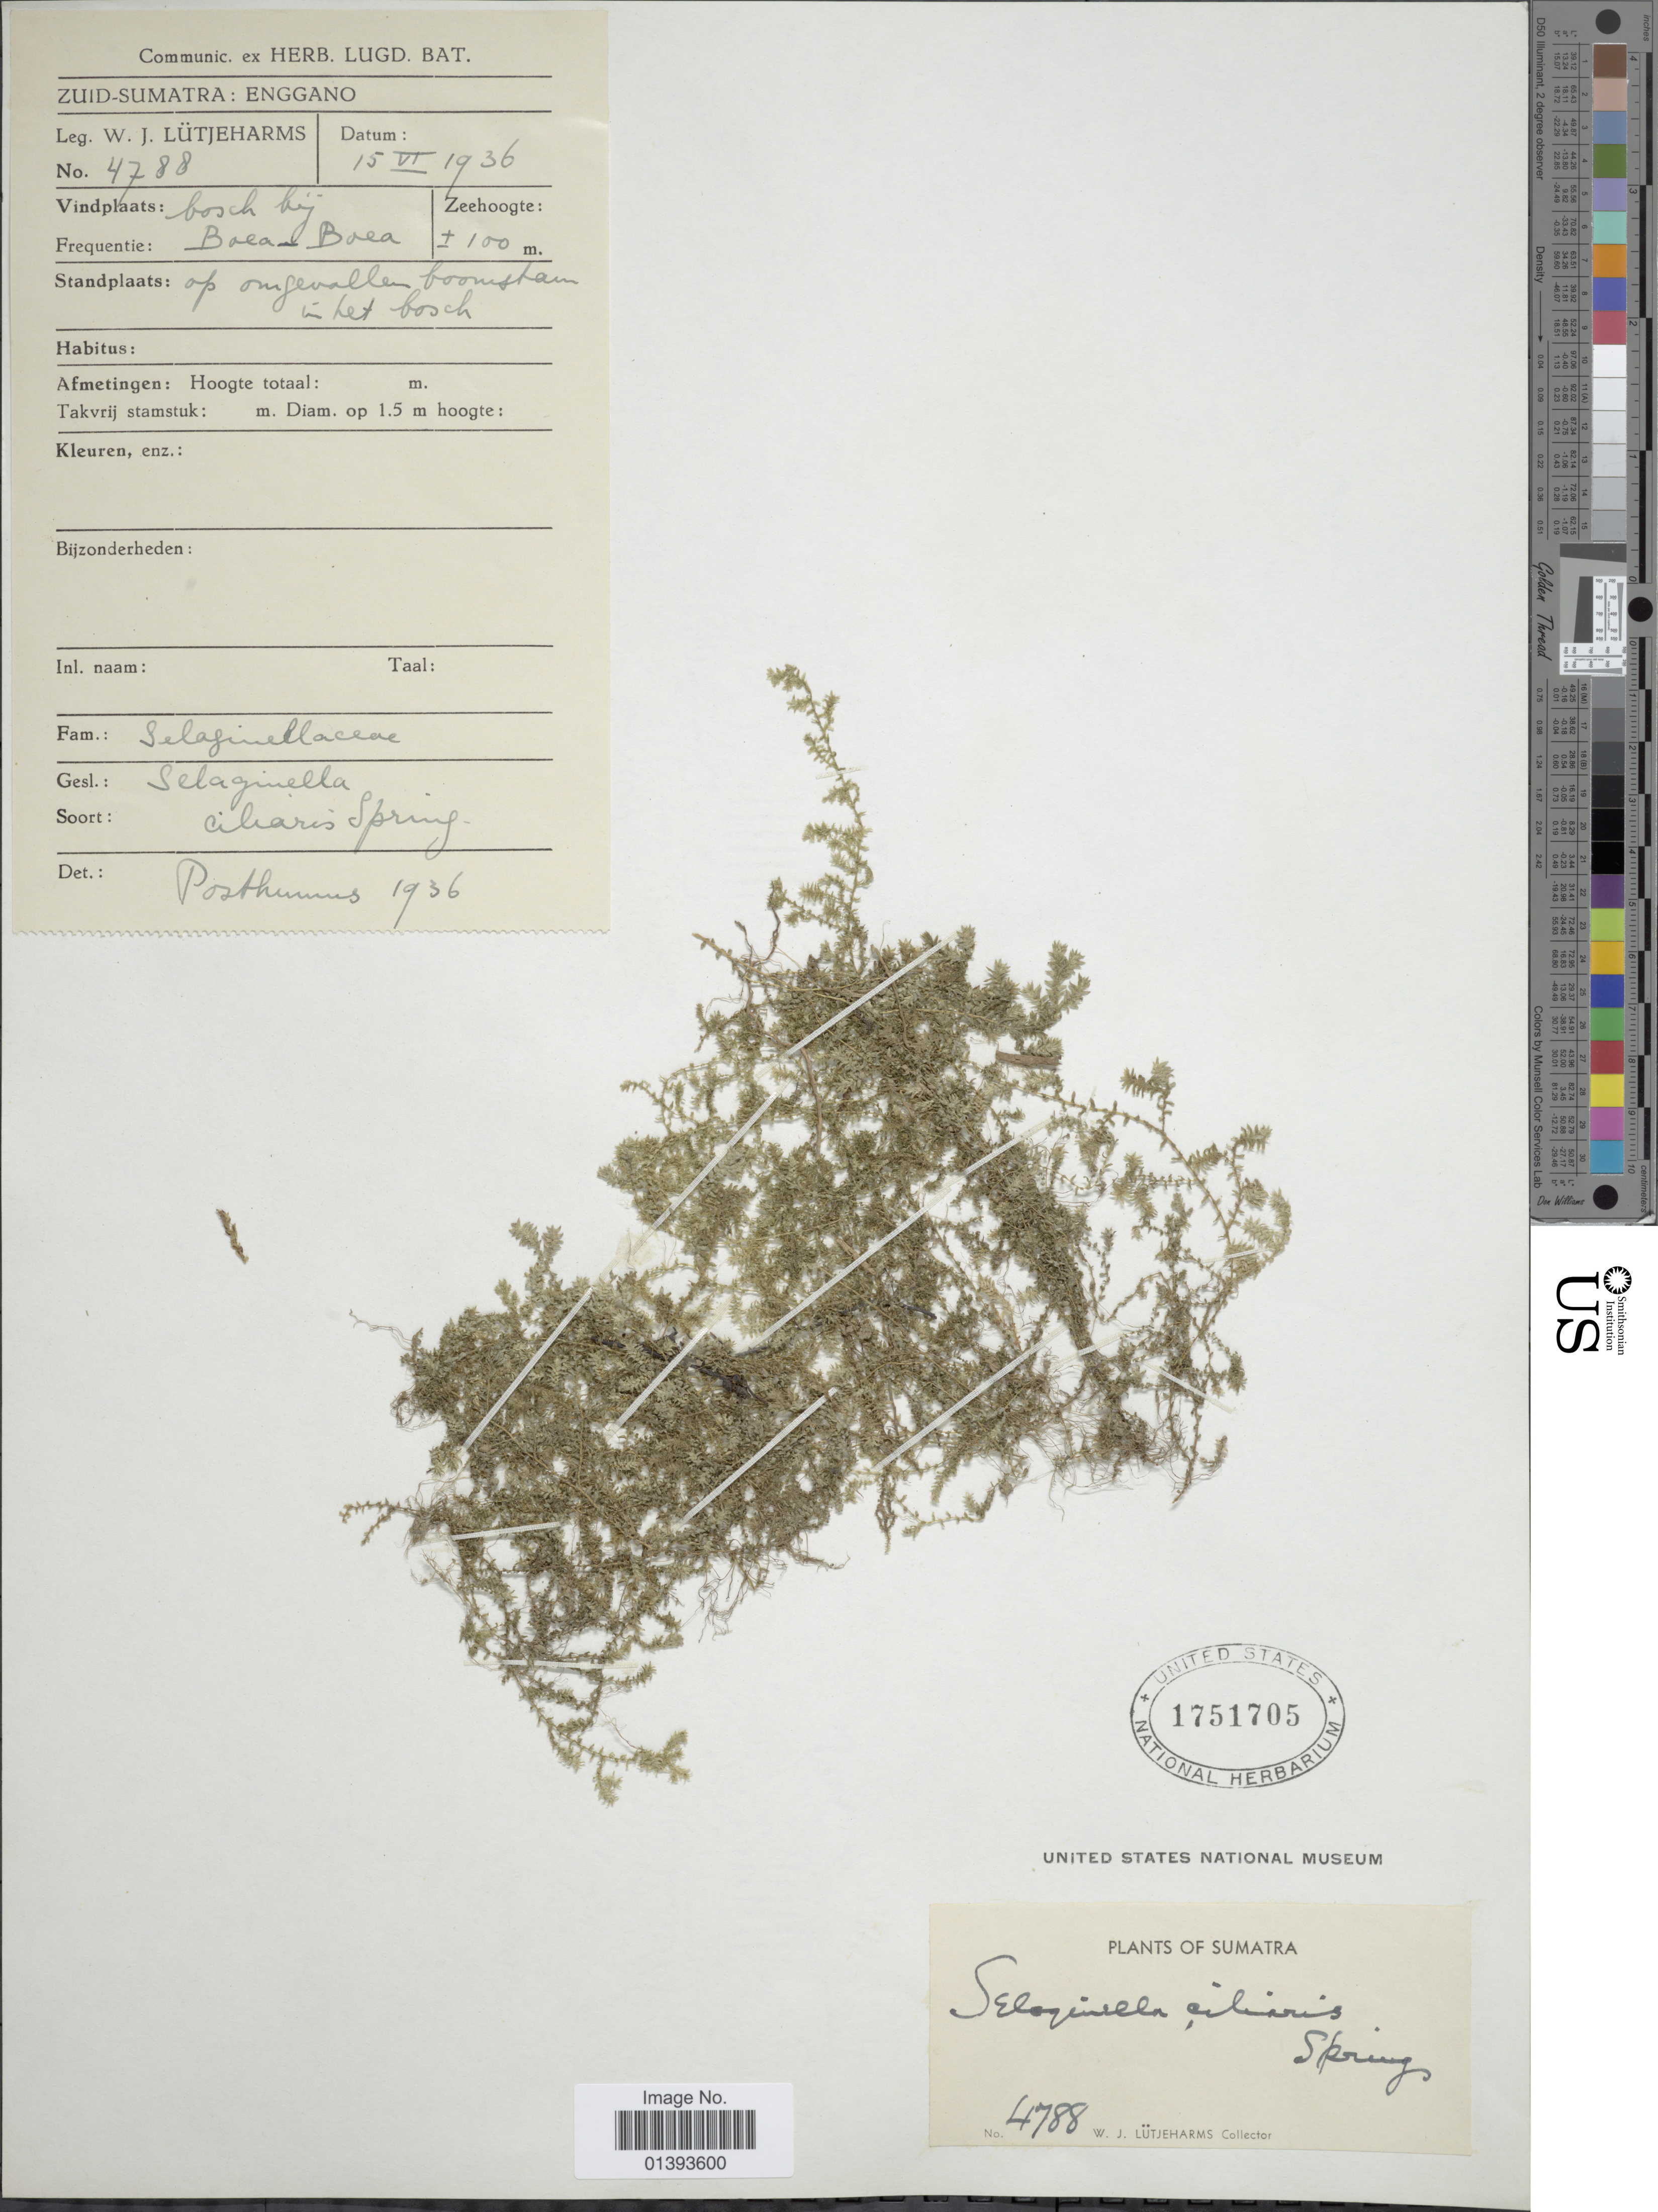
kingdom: Plantae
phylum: Tracheophyta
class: Lycopodiopsida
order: Selaginellales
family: Selaginellaceae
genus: Selaginella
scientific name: Selaginella ciliaris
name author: (Retz.) Spring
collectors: W. Lütjeharms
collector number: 4788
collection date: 1936-06-15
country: Indonesia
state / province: Sumatra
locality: Bosch bij Boea-Boea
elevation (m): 100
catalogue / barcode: US 1751705